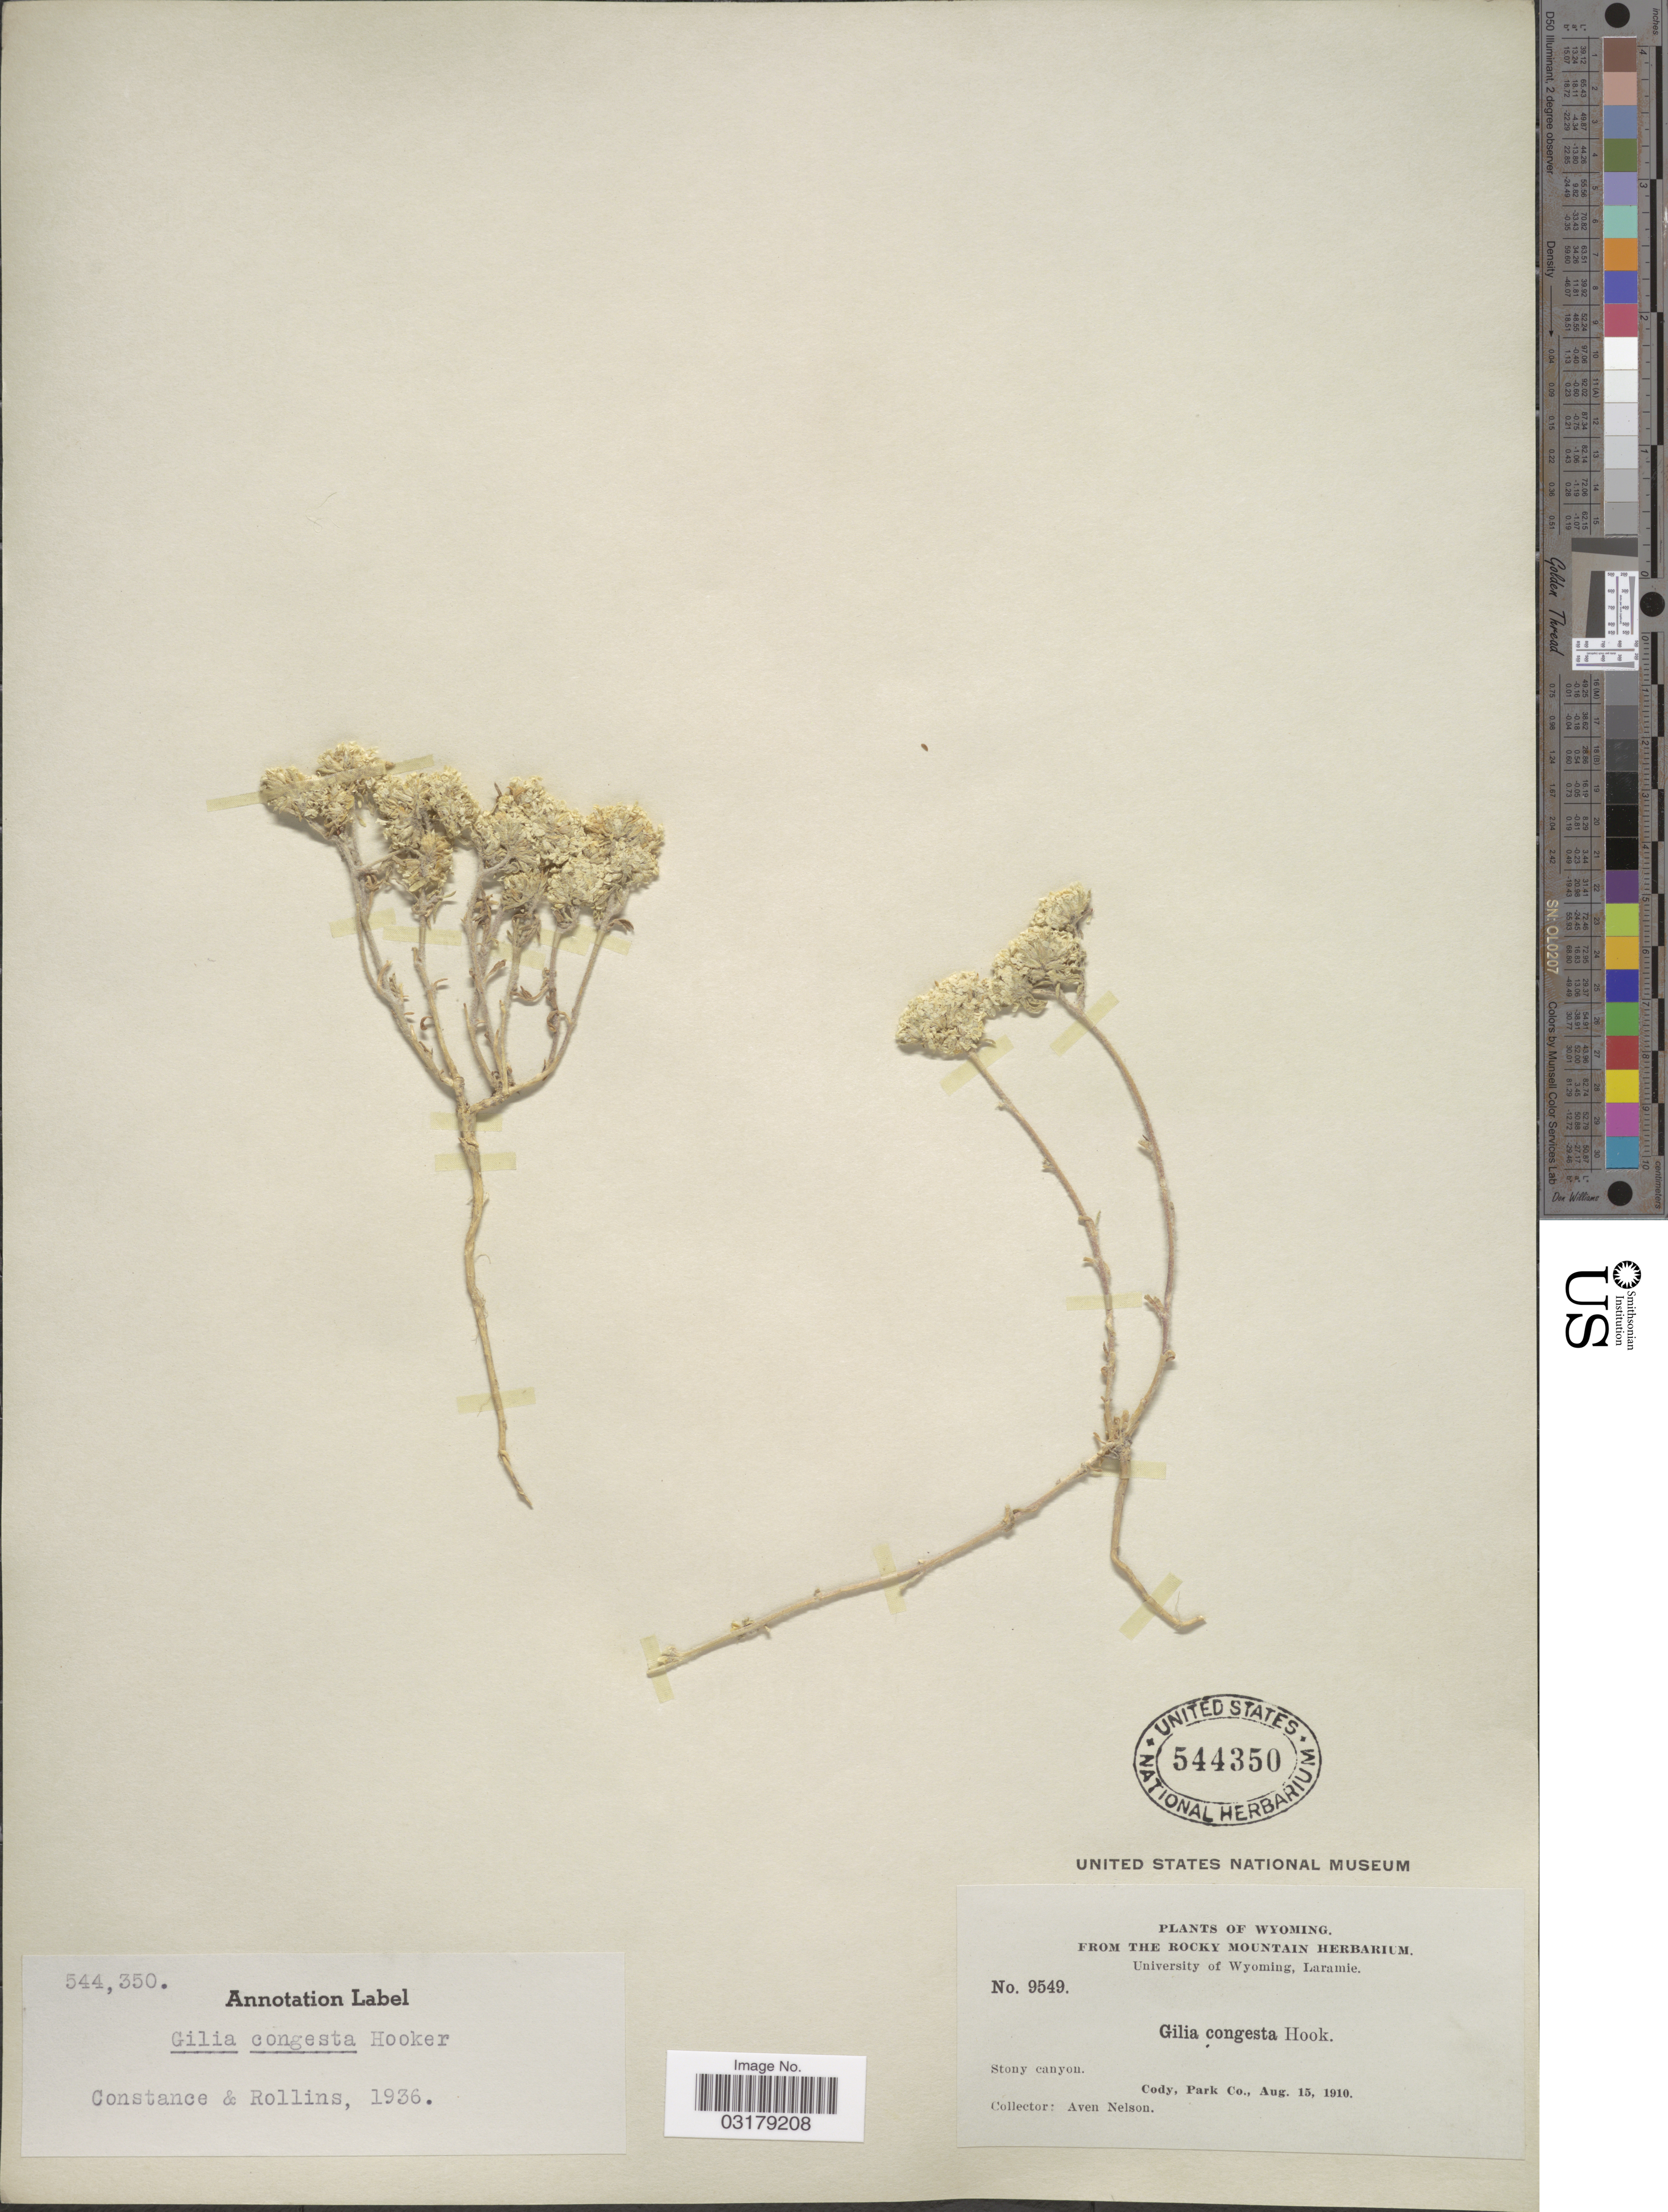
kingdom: Plantae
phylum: Tracheophyta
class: Magnoliopsida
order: Ericales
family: Polemoniaceae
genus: Ipomopsis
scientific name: Ipomopsis congesta var. crebrifolia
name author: (Nutt.) S.L. Welsh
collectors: A. Nelson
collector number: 9549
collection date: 1910-08-15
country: United States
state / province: Wyoming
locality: Stony cayon. Cody, Park Co.,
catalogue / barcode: US 544350